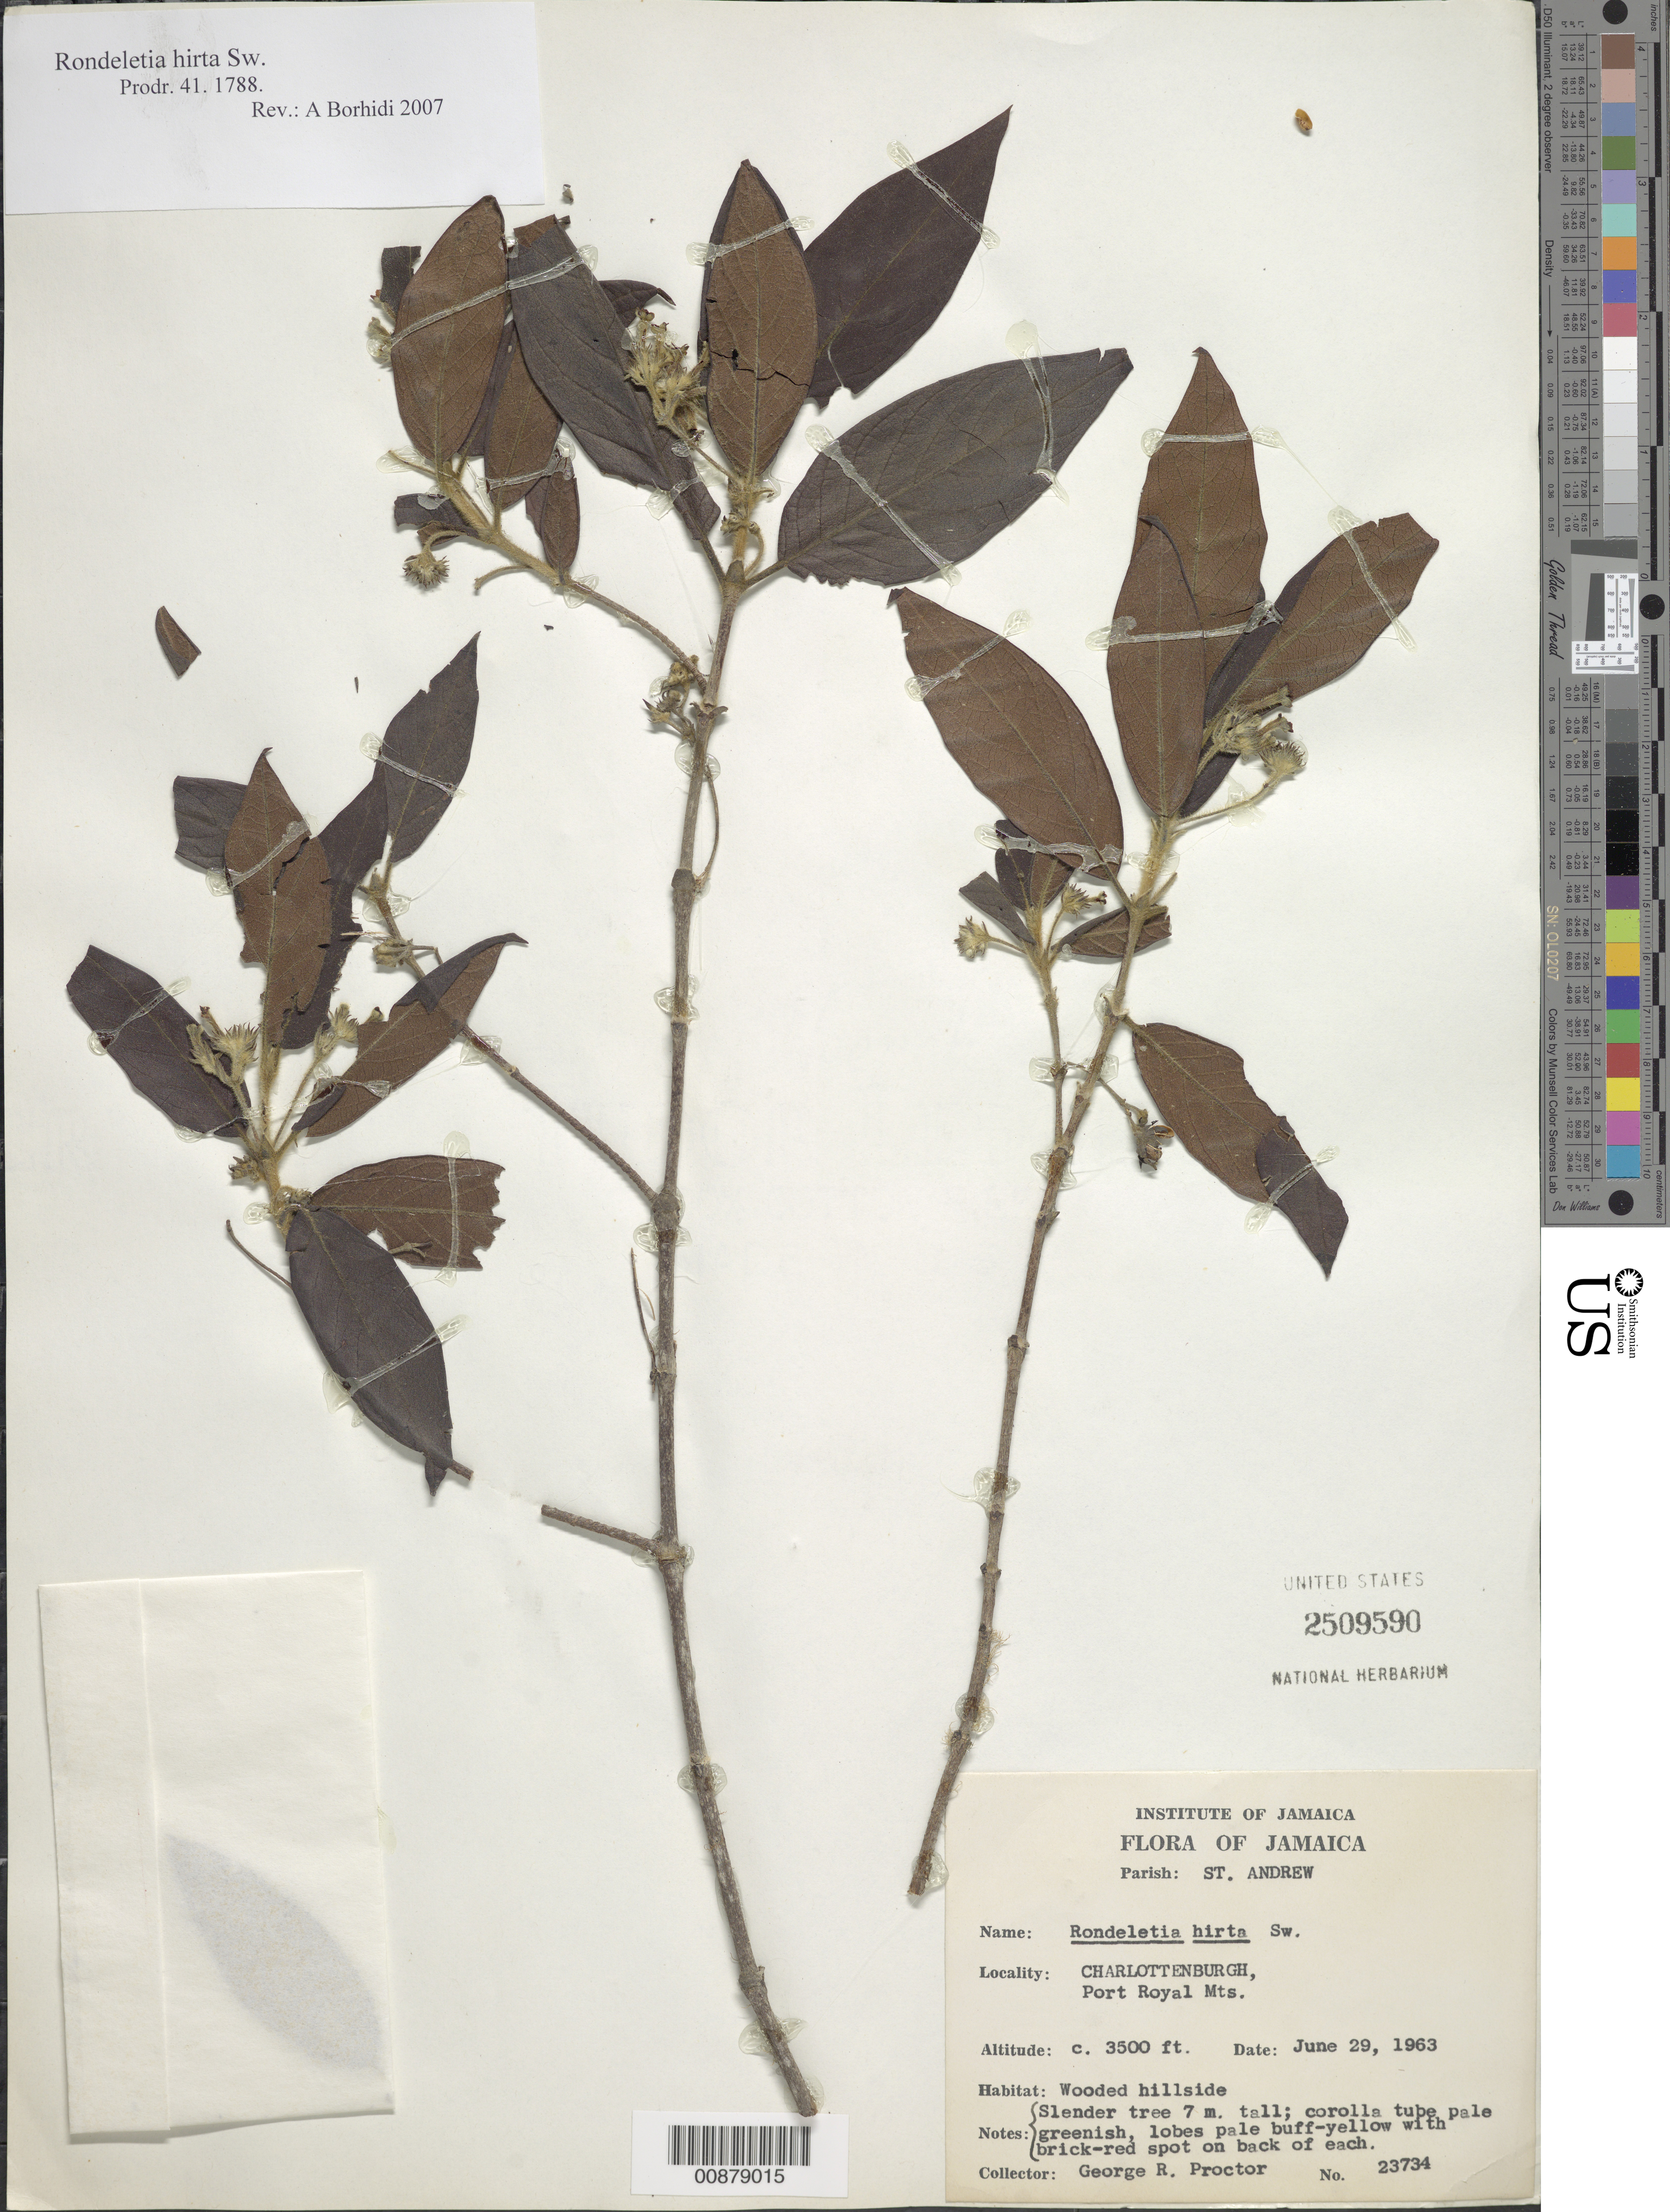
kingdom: Plantae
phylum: Tracheophyta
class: Magnoliopsida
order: Gentianales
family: Rubiaceae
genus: Rondeletia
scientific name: Rondeletia hirta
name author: Sw.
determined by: Borhidi, Attila L.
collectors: G. R. Proctor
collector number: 23734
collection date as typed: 29 Jun 1963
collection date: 1963-06-29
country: Jamaica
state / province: Saint Andrew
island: Jamaica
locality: Charlottenburgh, Port Royal Mts.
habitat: Wooded hillside.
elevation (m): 1067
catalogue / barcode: US 2509590